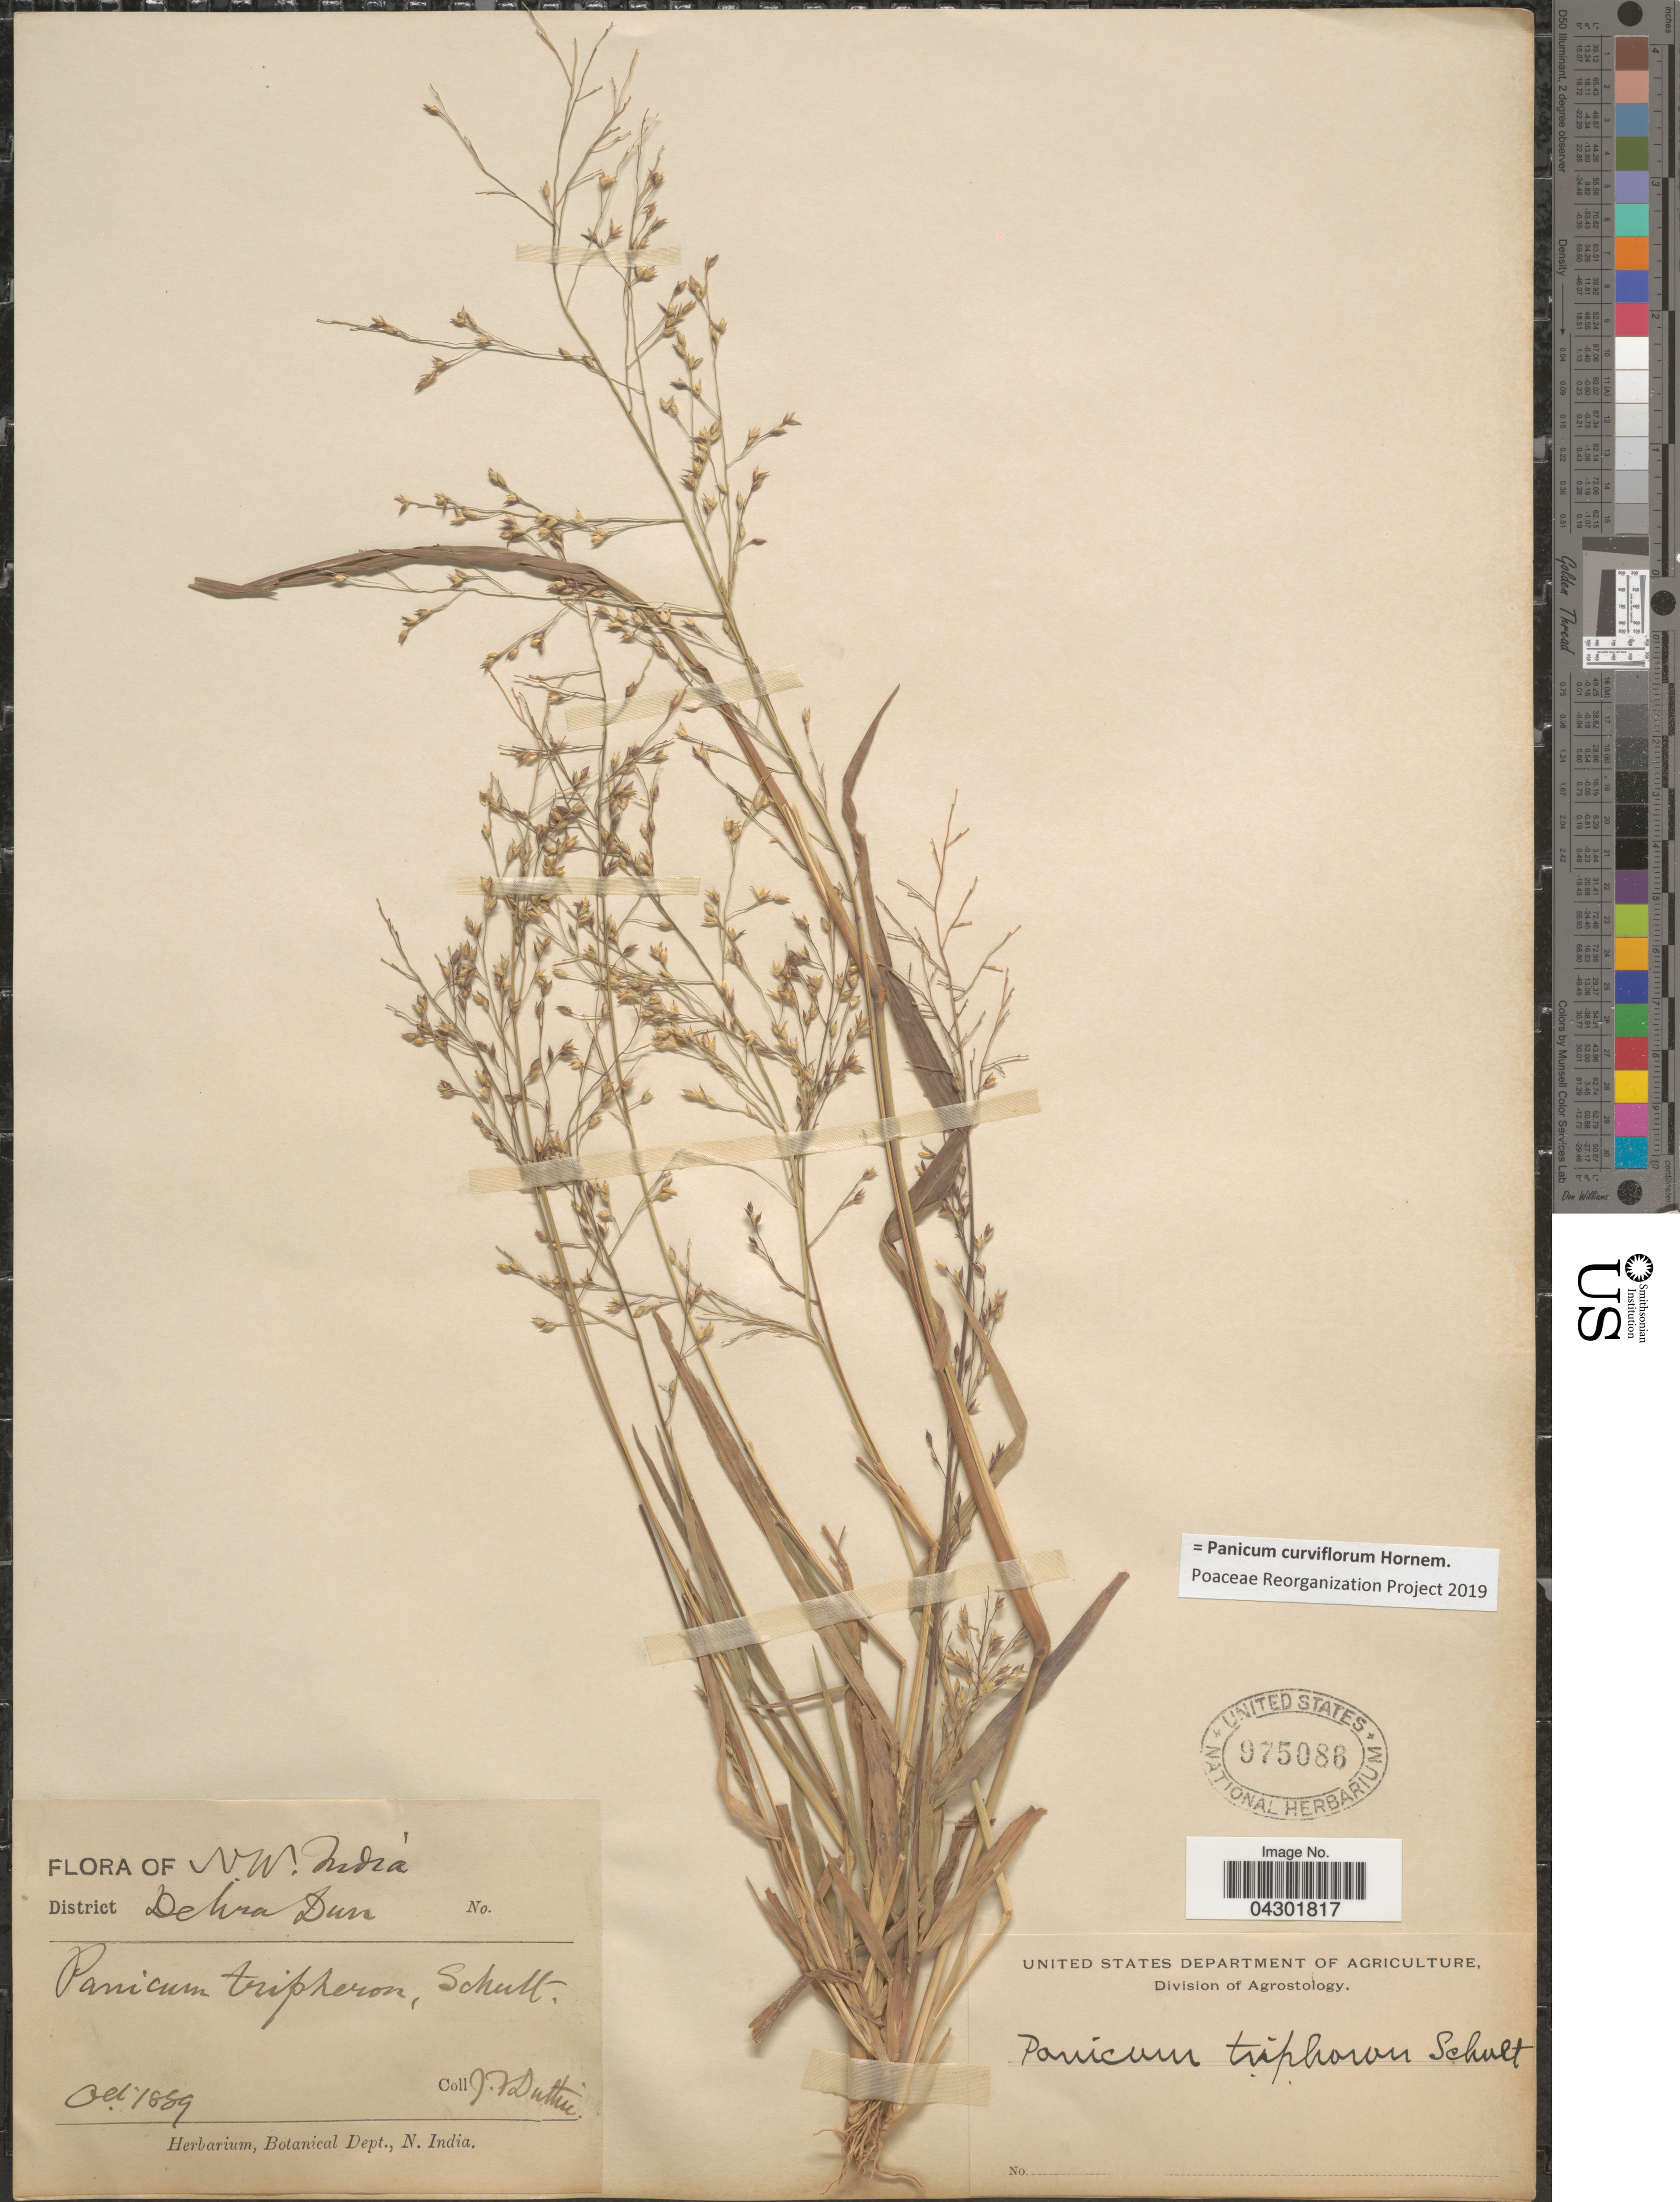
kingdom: Plantae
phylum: Tracheophyta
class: Liliopsida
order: Poales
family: Poaceae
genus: Panicum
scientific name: Panicum curviflorum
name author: Hornem.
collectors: J. F. Duthie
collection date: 1839-10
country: India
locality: N. W. India. District Dehra Dun.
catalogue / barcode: US 975086